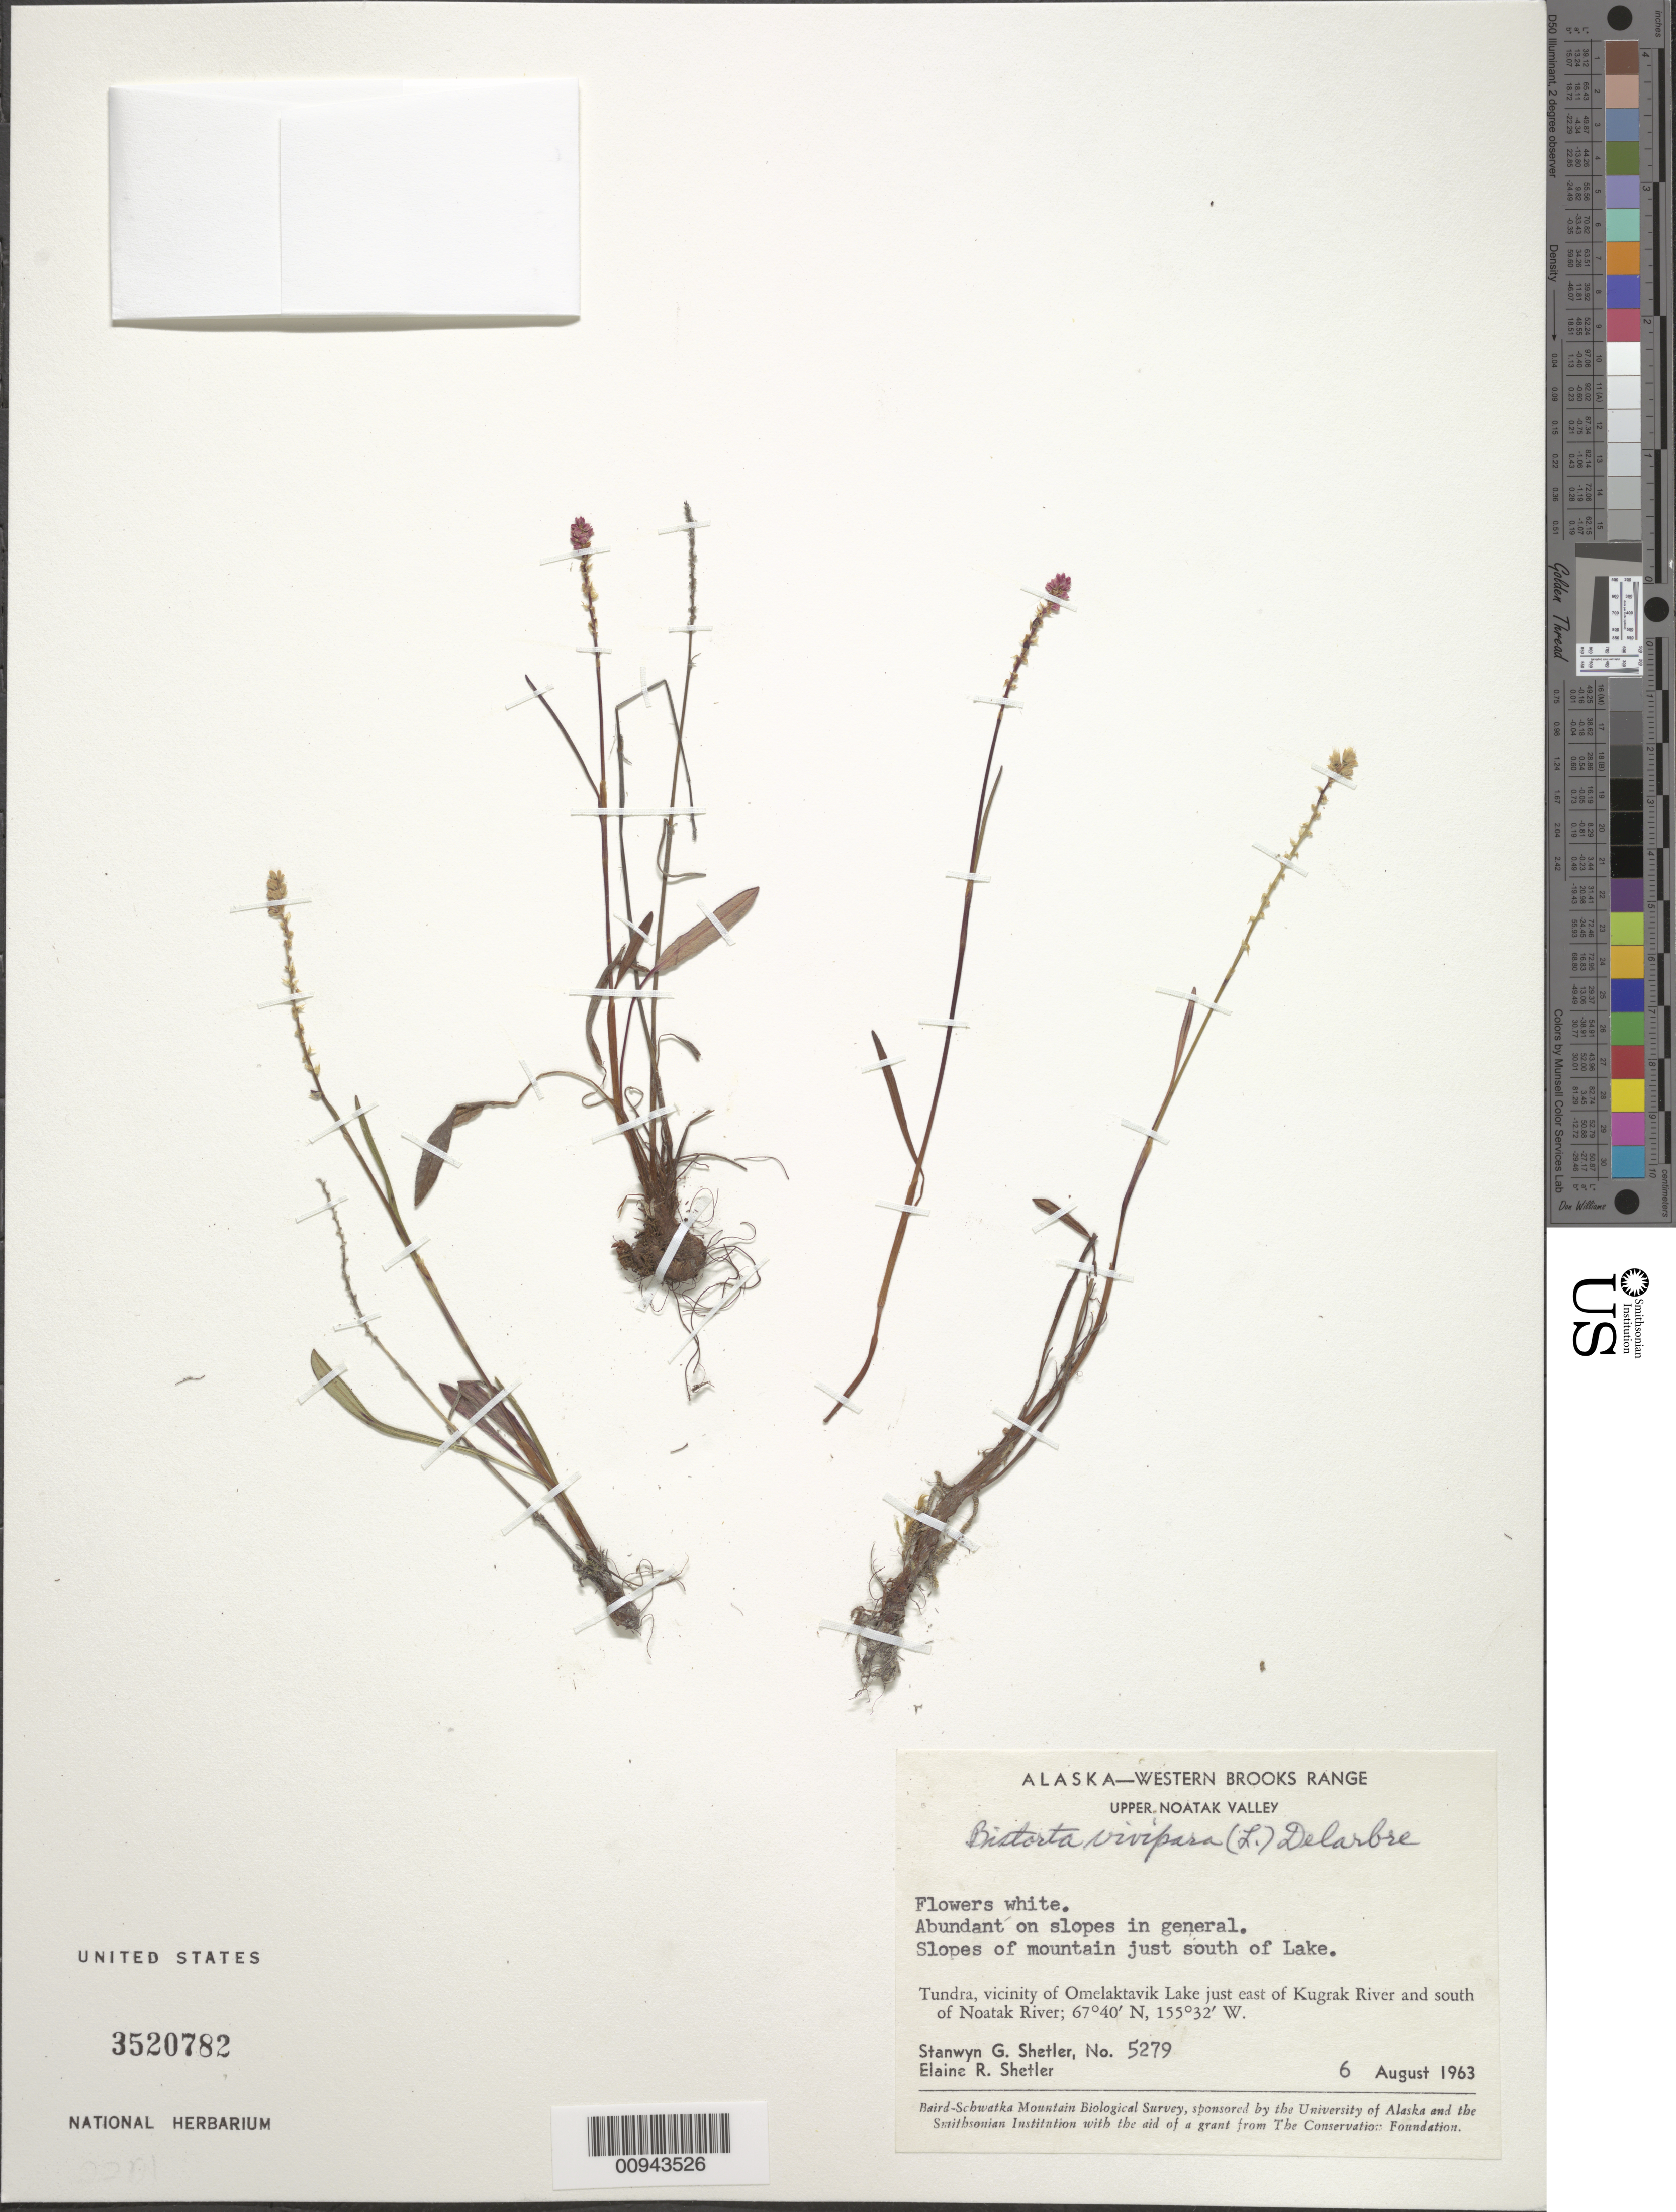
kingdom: Plantae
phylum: Tracheophyta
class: Magnoliopsida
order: Caryophyllales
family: Polygonaceae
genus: Bistorta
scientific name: Bistorta vivipara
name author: (L.) Delarbre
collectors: S. Shetler & E. R. Shetler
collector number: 5279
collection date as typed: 06 Aug 1963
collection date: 1963-08-06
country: United States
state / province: Alaska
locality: Vicinity of Omelaktavik Lake just east of Kugrak River and south of Noatak River. Western Brooks Range, Upper Noatak Valley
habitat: Tundra. Slopes of mountain just south of Lake.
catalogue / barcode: US 3520782